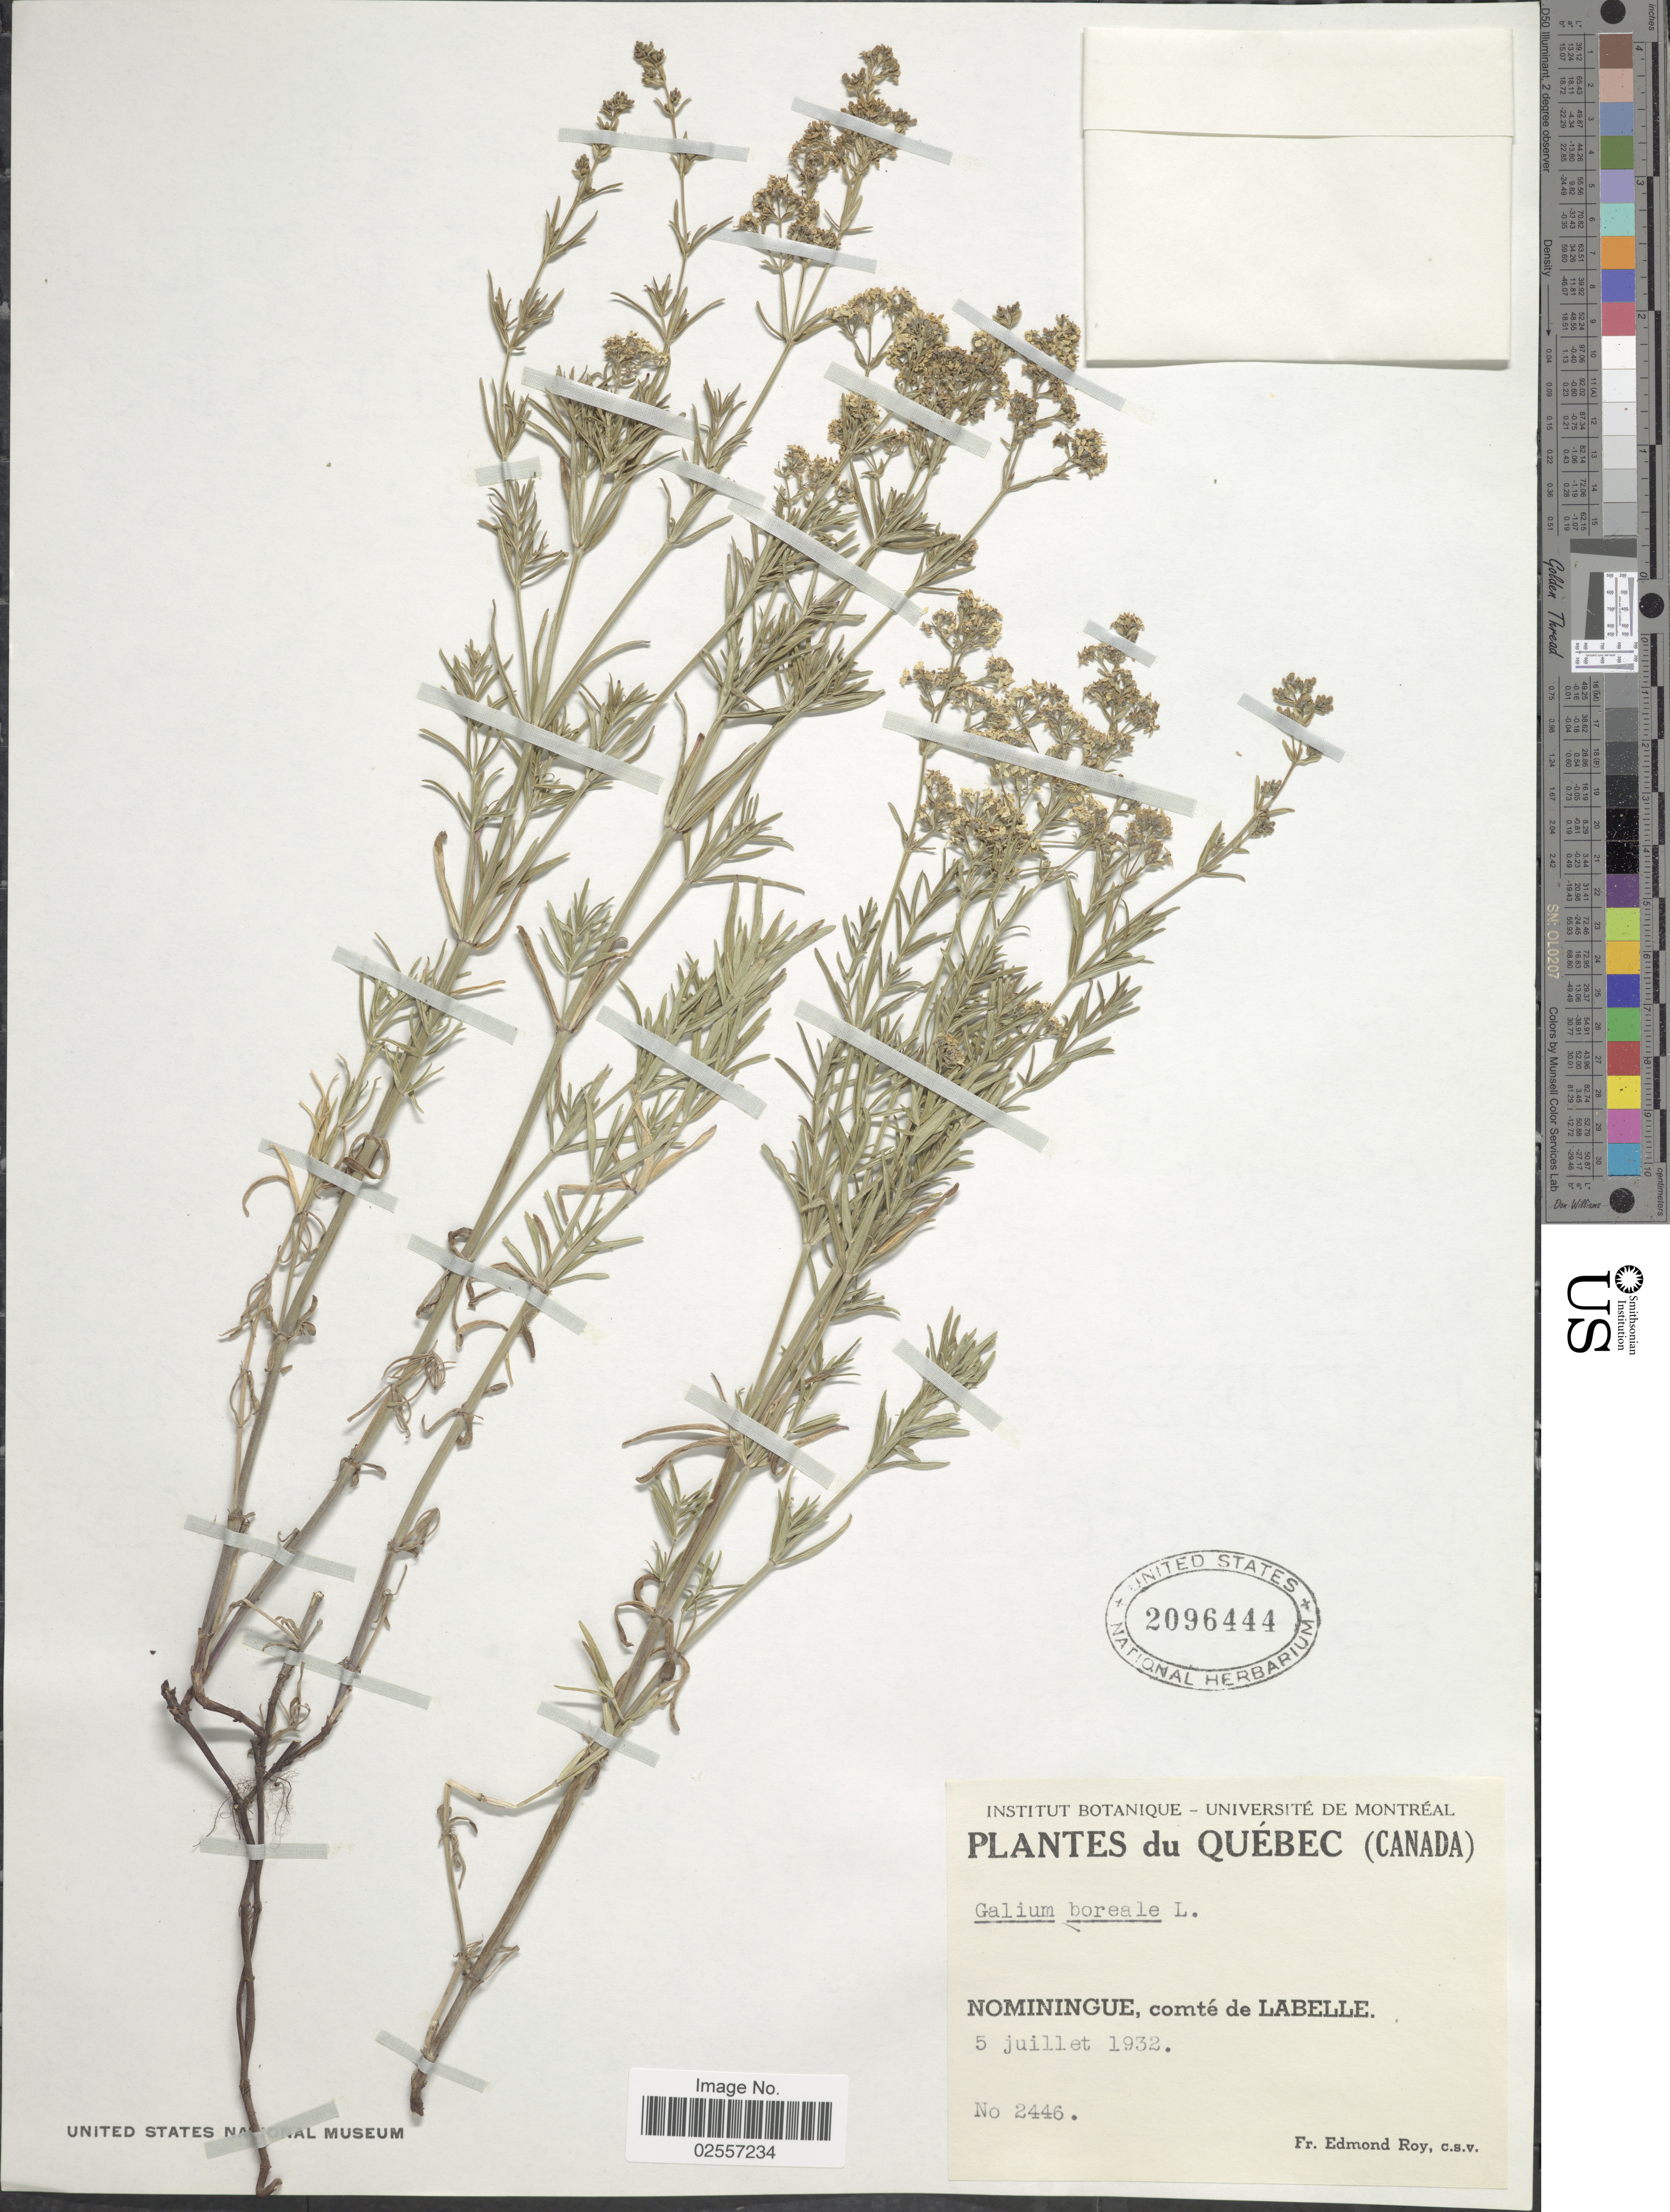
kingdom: Plantae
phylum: Tracheophyta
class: Magnoliopsida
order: Gentianales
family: Rubiaceae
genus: Galium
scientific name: Galium boreale L.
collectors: E. Roy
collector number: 2446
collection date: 1932-07-05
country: Canada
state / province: Quebec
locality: Nominingue, comté de Labelle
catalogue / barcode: US 2096444